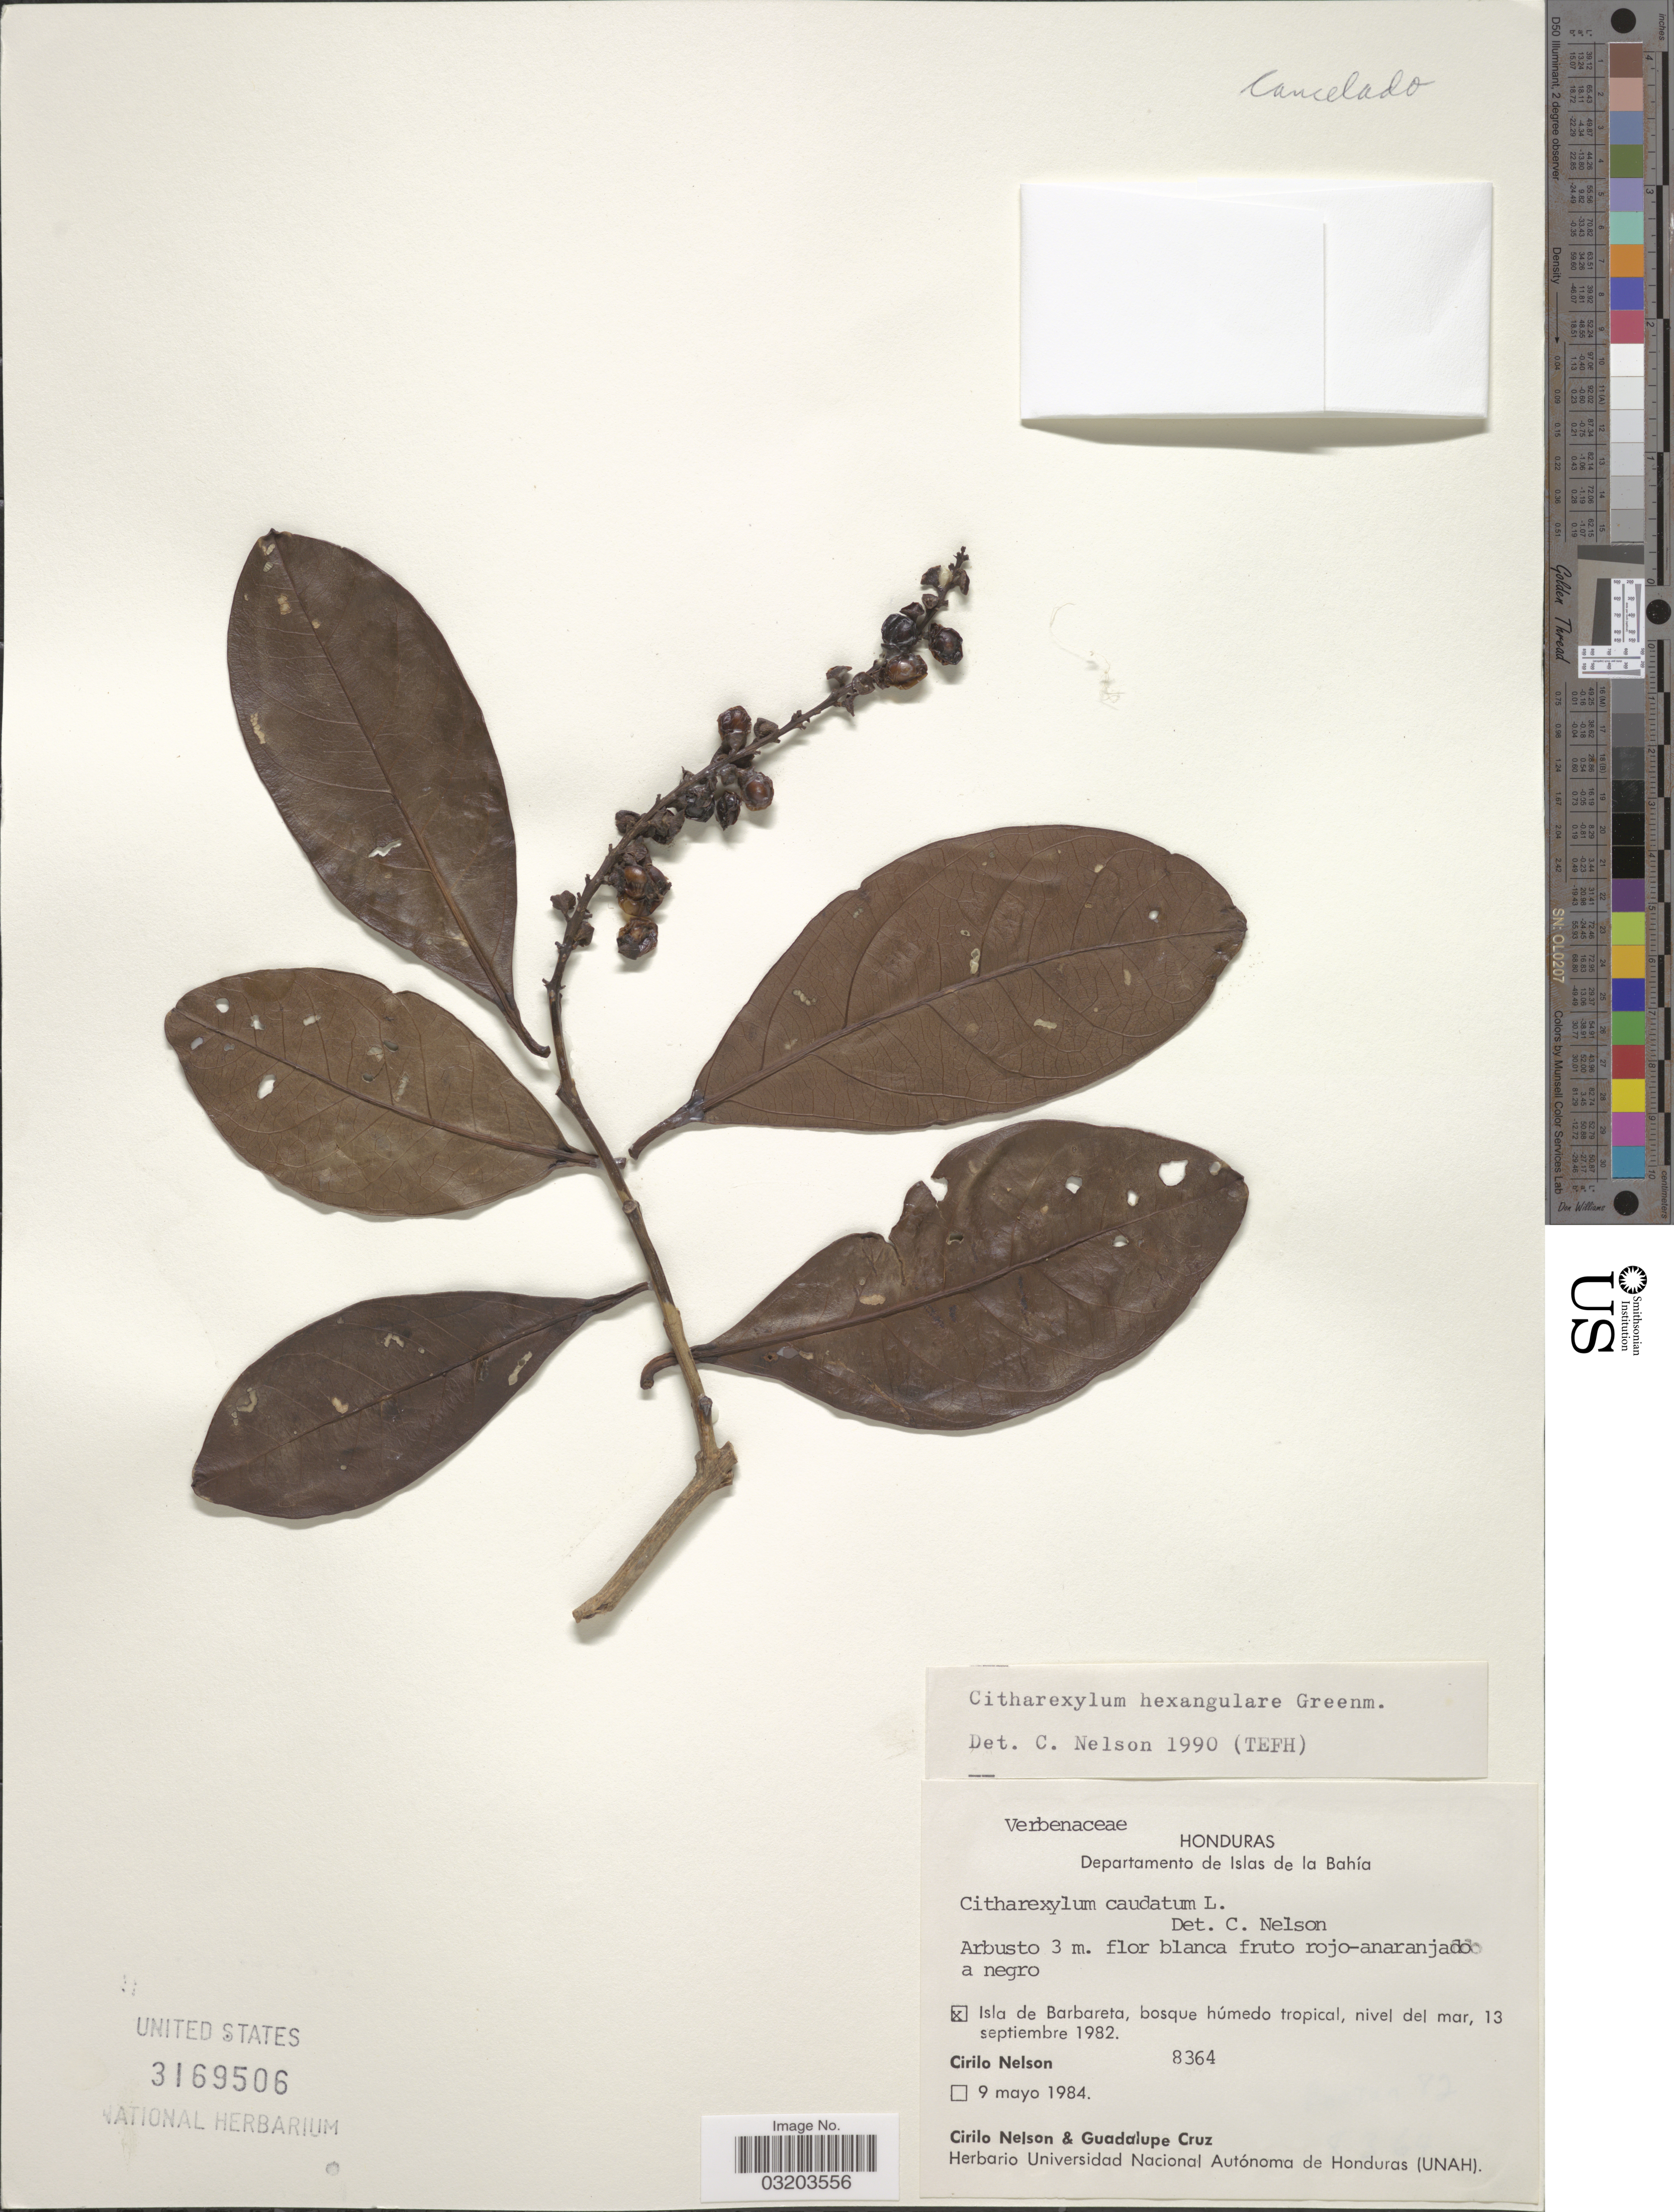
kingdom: Plantae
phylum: Tracheophyta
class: Magnoliopsida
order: Lamiales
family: Verbenaceae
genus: Citharexylum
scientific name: Citharexylum hexangulare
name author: Greenm.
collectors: C. Nelson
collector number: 8364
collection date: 1982-09-13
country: Honduras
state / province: Islas de la Bahía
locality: Departamento de Islas de la Bahía. Isla de Barbareta, bosque húmedo tropical.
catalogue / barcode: US 3169506